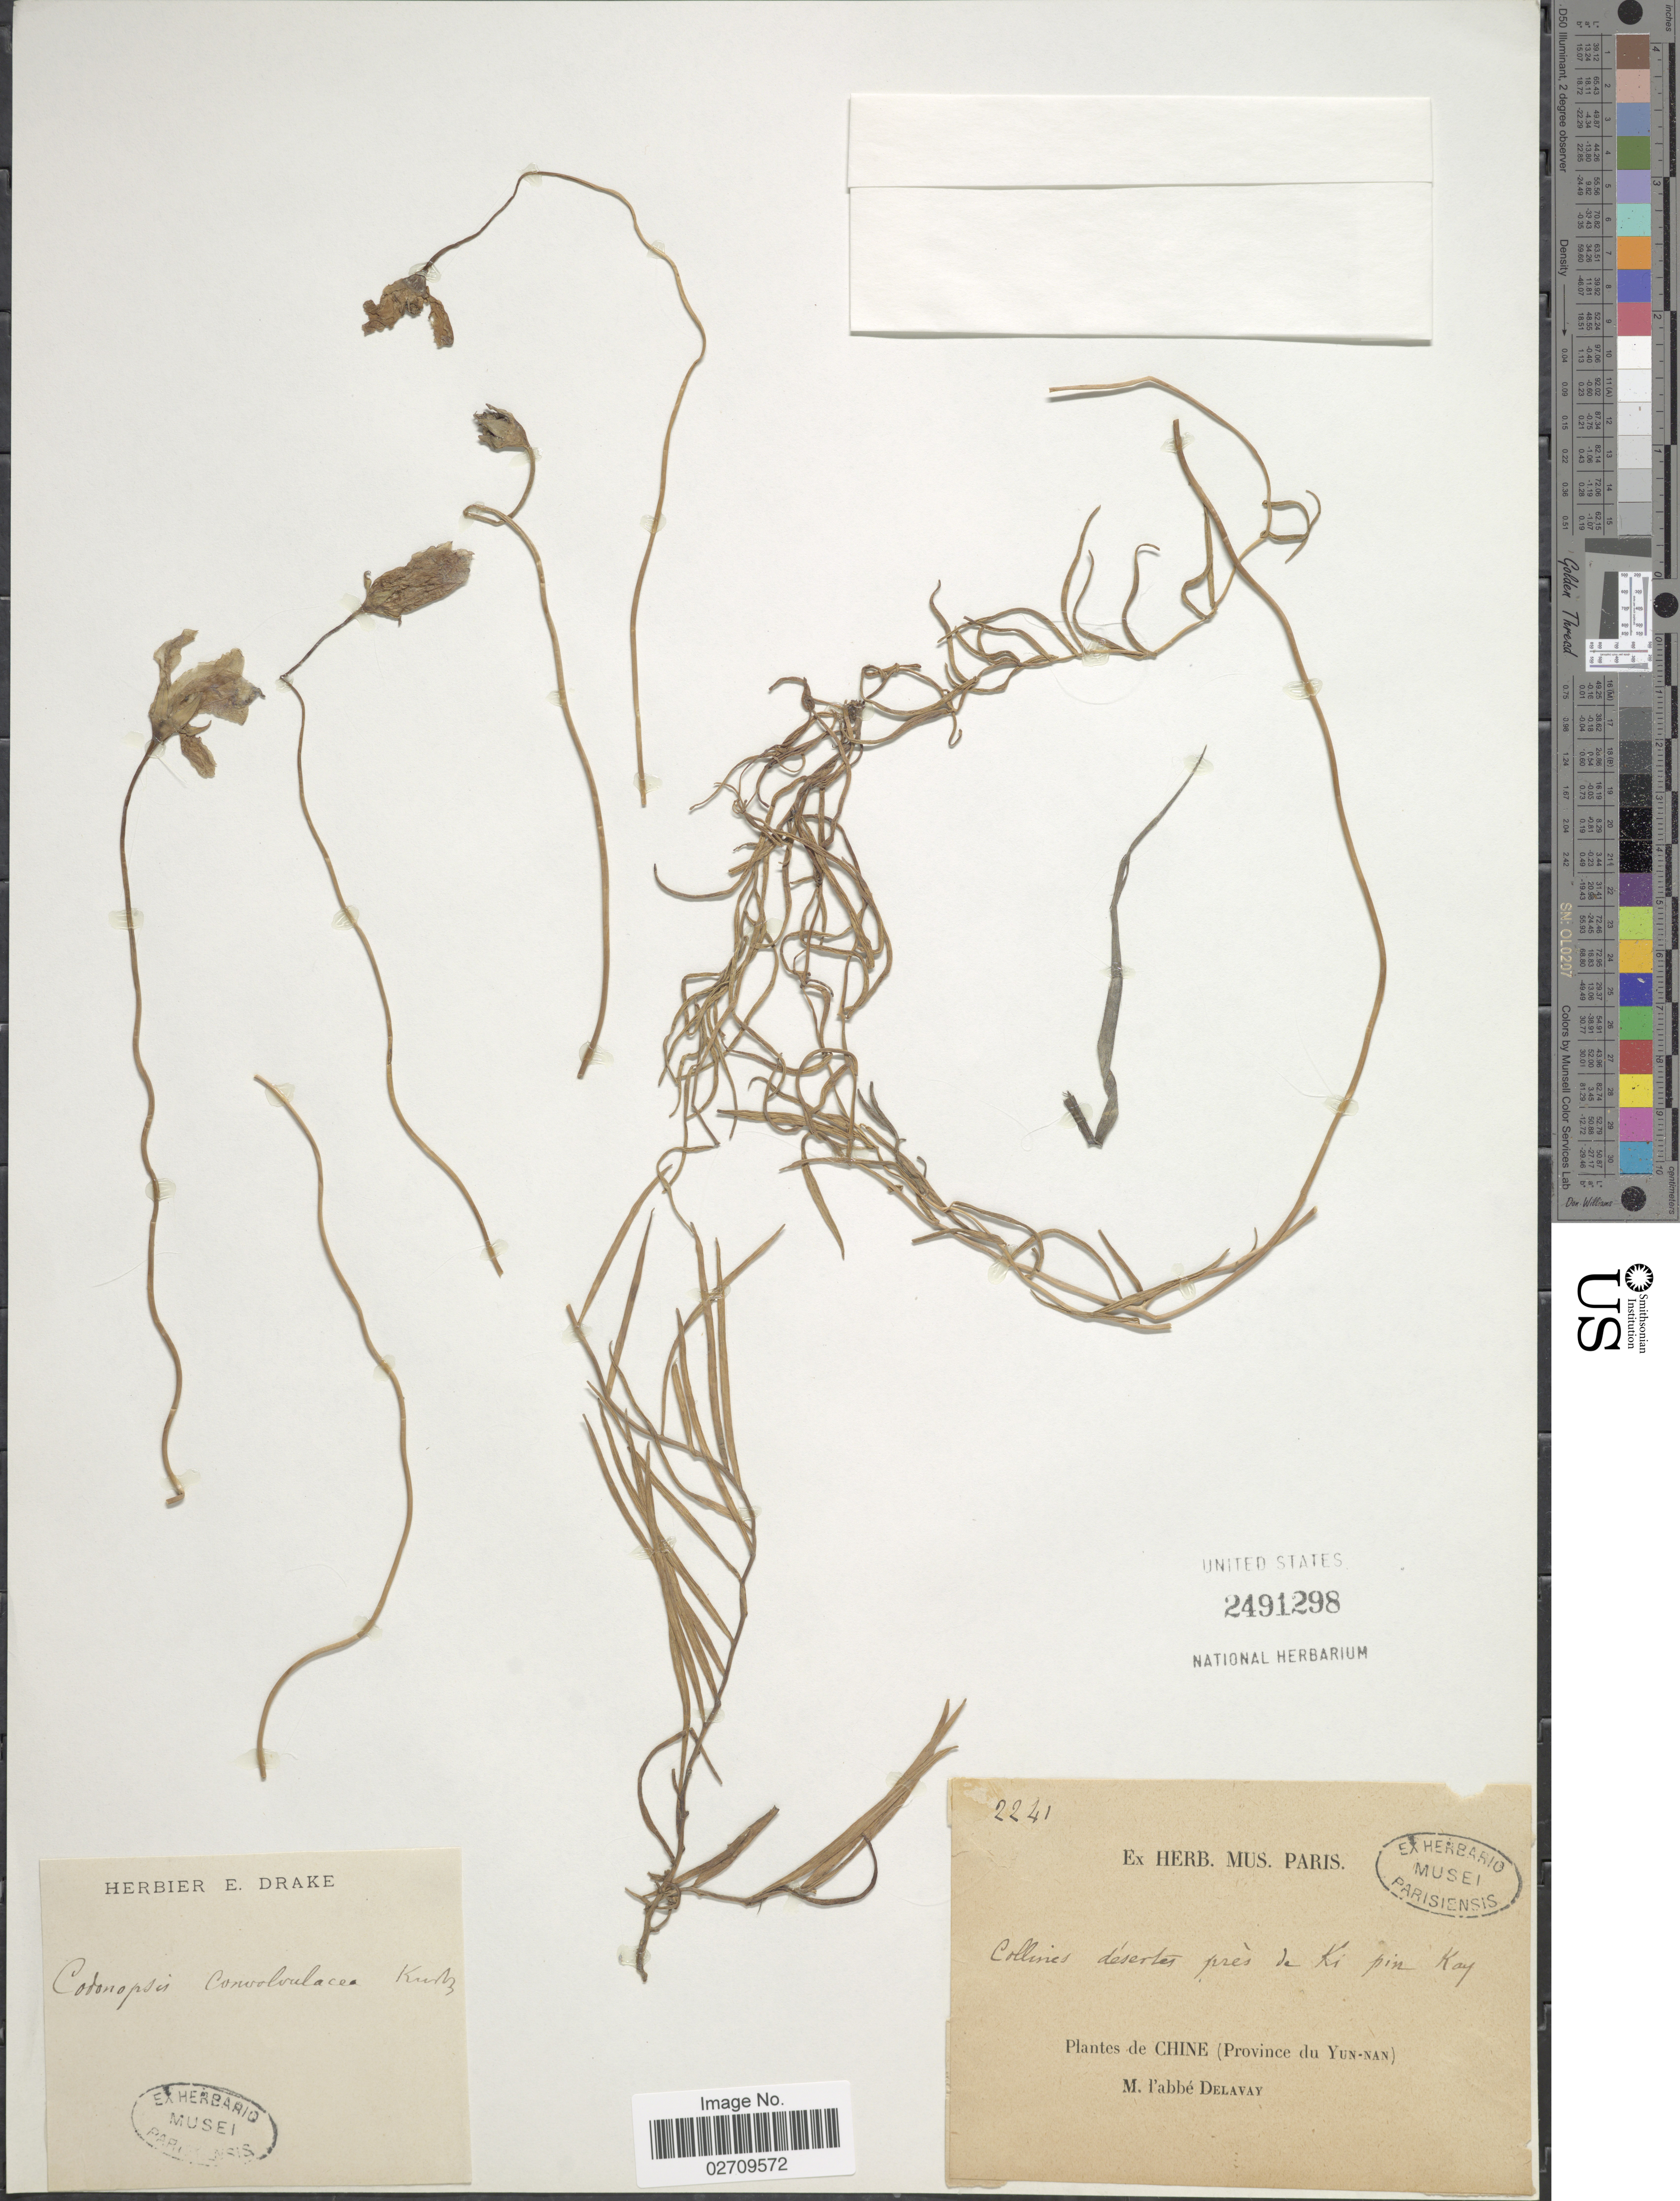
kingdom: Plantae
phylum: Tracheophyta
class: Magnoliopsida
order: Asterales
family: Campanulaceae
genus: Codonopsis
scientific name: Codonopsis convolvulacea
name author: Kurz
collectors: P. Delavay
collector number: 2241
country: China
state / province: Yunnan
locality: Collines desertes pres de Ki Pin Kay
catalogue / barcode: US 2491298